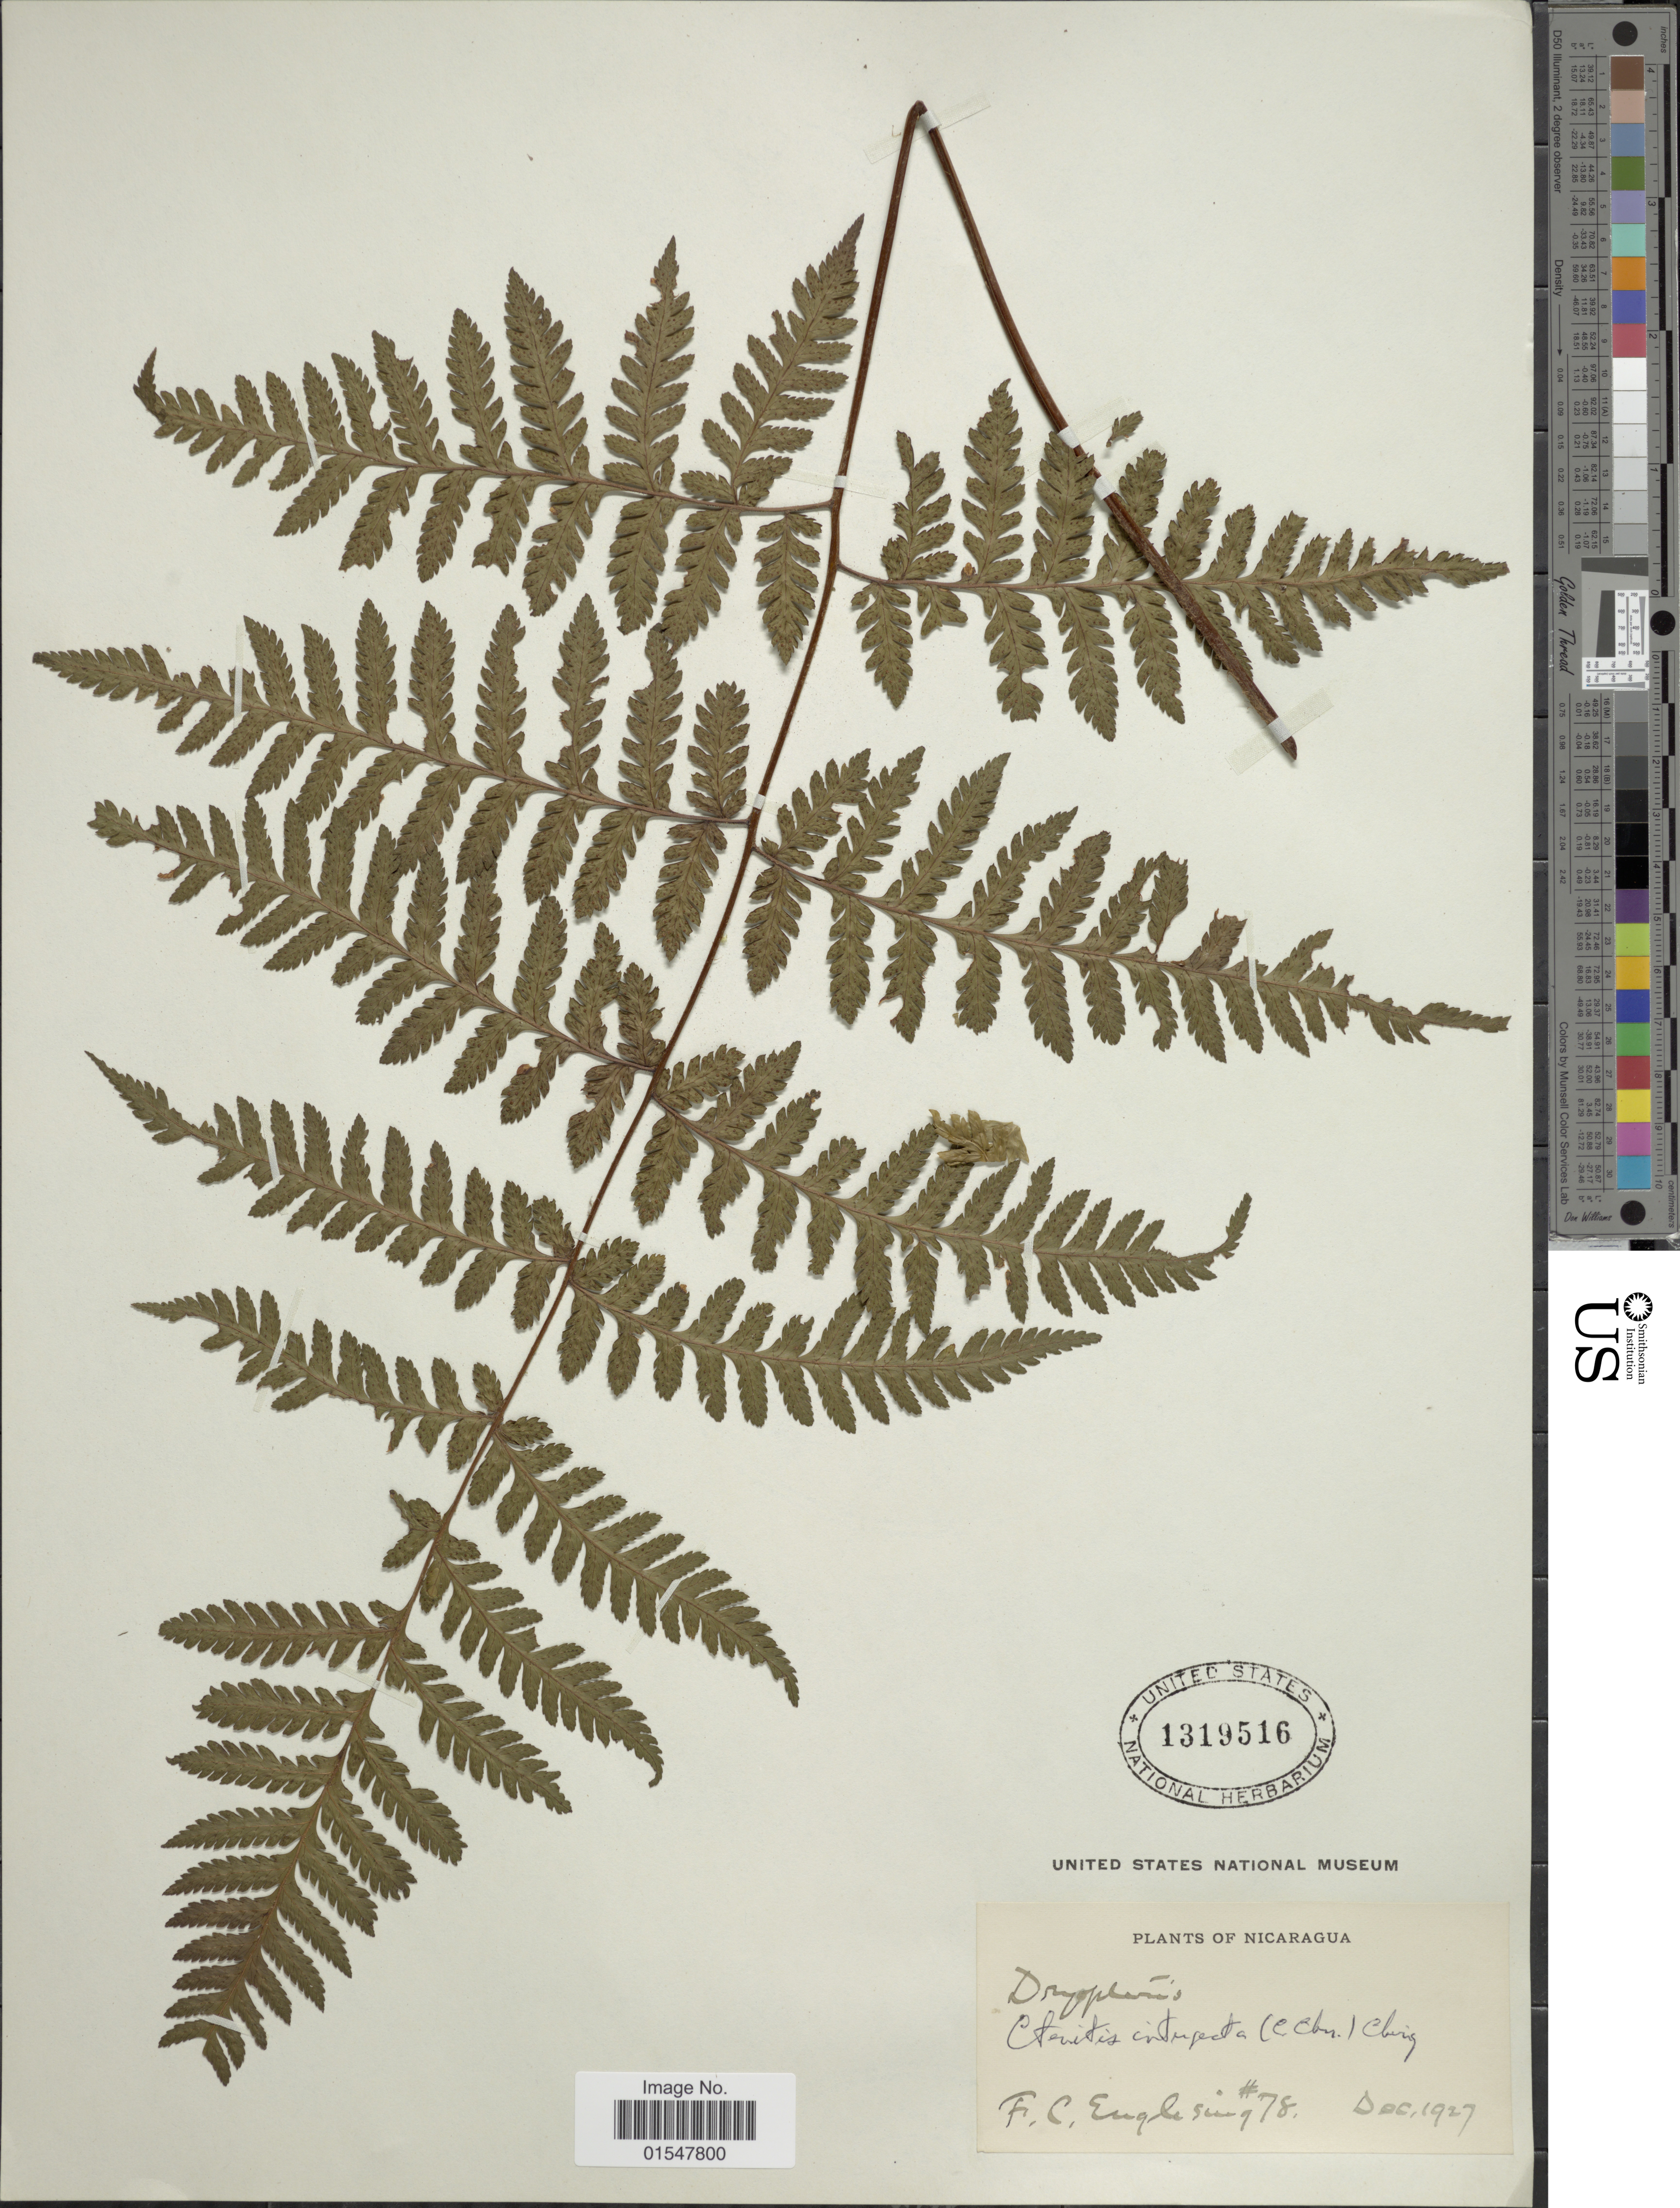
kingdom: Plantae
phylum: Tracheophyta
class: Polypodiopsida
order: Polypodiales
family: Dryopteridaceae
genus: Ctenitis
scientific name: Ctenitis interjecta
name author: (C. Chr.) Ching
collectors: F. Englesing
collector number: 78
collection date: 1927-12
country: Nicaragua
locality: Nicaragua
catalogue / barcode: US 1319516